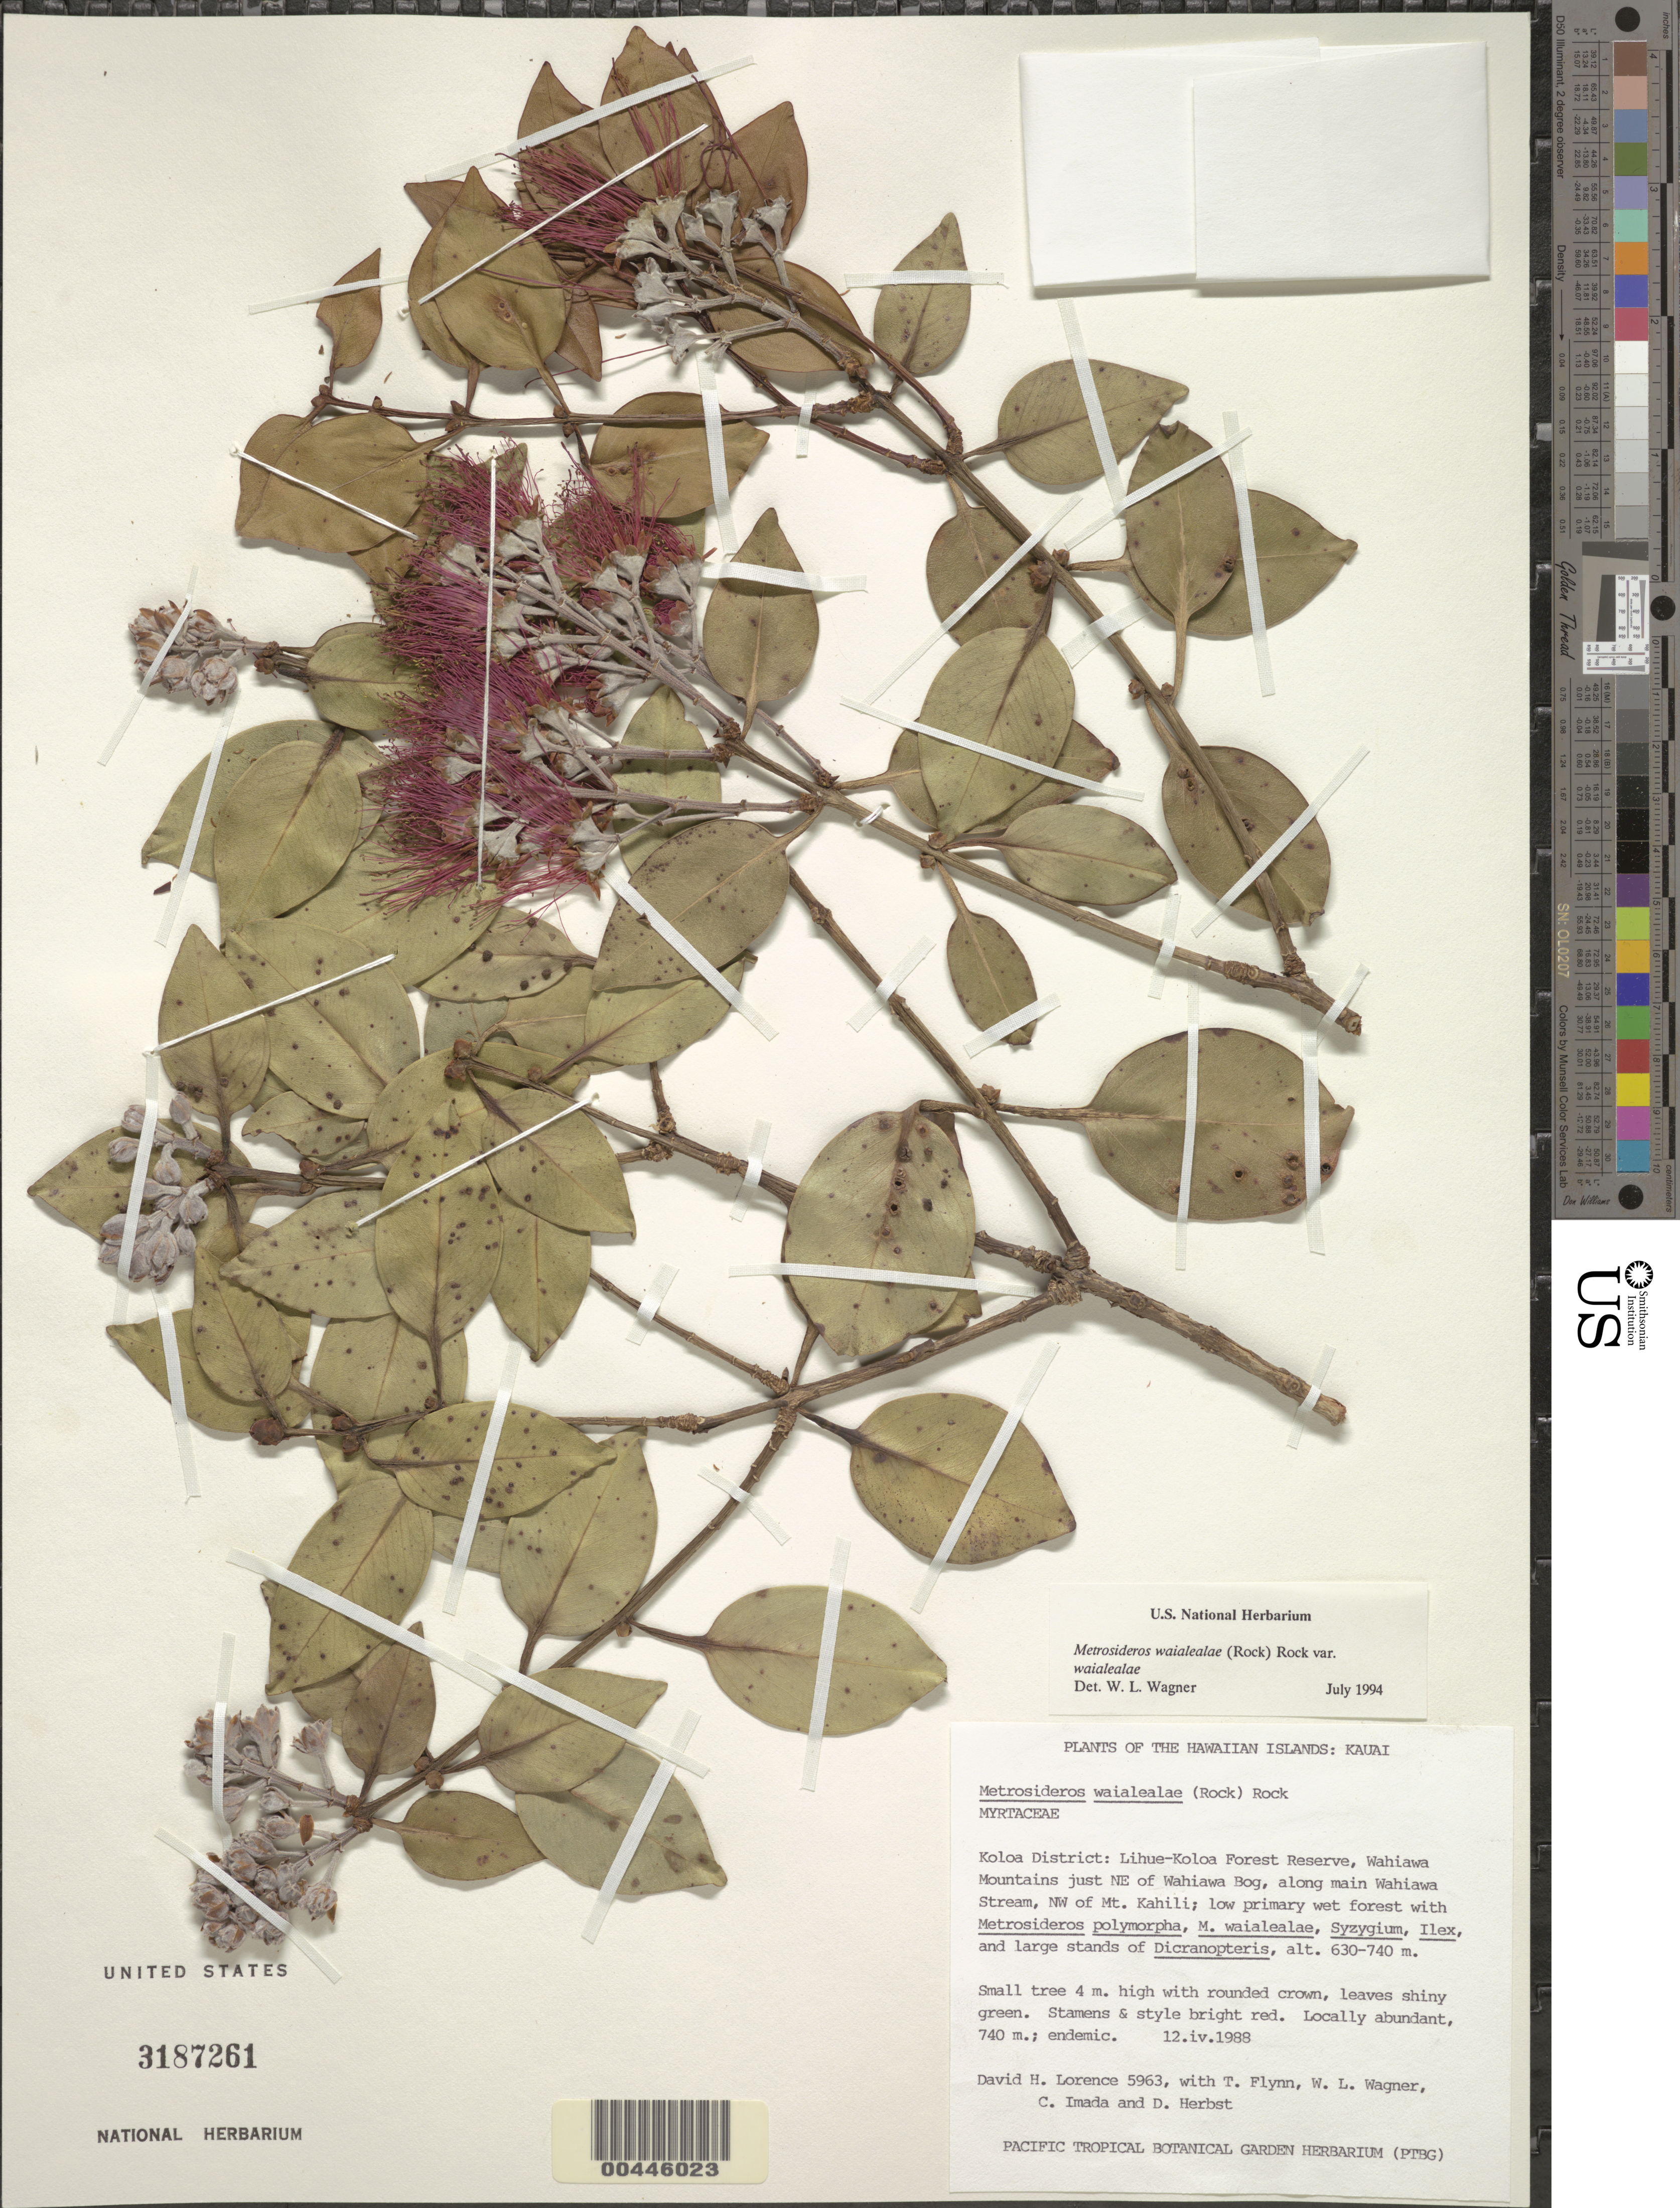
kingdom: Plantae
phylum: Tracheophyta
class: Magnoliopsida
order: Myrtales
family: Myrtaceae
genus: Metrosideros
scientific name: Metrosideros waialealae var. waialealae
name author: (Rock) Rock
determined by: Wagner, W. L., (BOT), Smithsonian Institution - National Museum of Natural History (UNITED STATES)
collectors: D. Lorence, T. W. Flynn, W. L. Wagner, C. Imada & D. R. Herbst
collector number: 5963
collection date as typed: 12 Apr 1988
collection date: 1988-04-12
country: United States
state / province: Hawaii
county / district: Kauai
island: Kaua'i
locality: Koloa Dist., Lihue-Koloa For Res, Wahiawa Mts. just NE of Wahiawa Bog, along main Wahiawa Stream, NW of Mt. Kahili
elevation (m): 630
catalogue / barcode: US 3187261